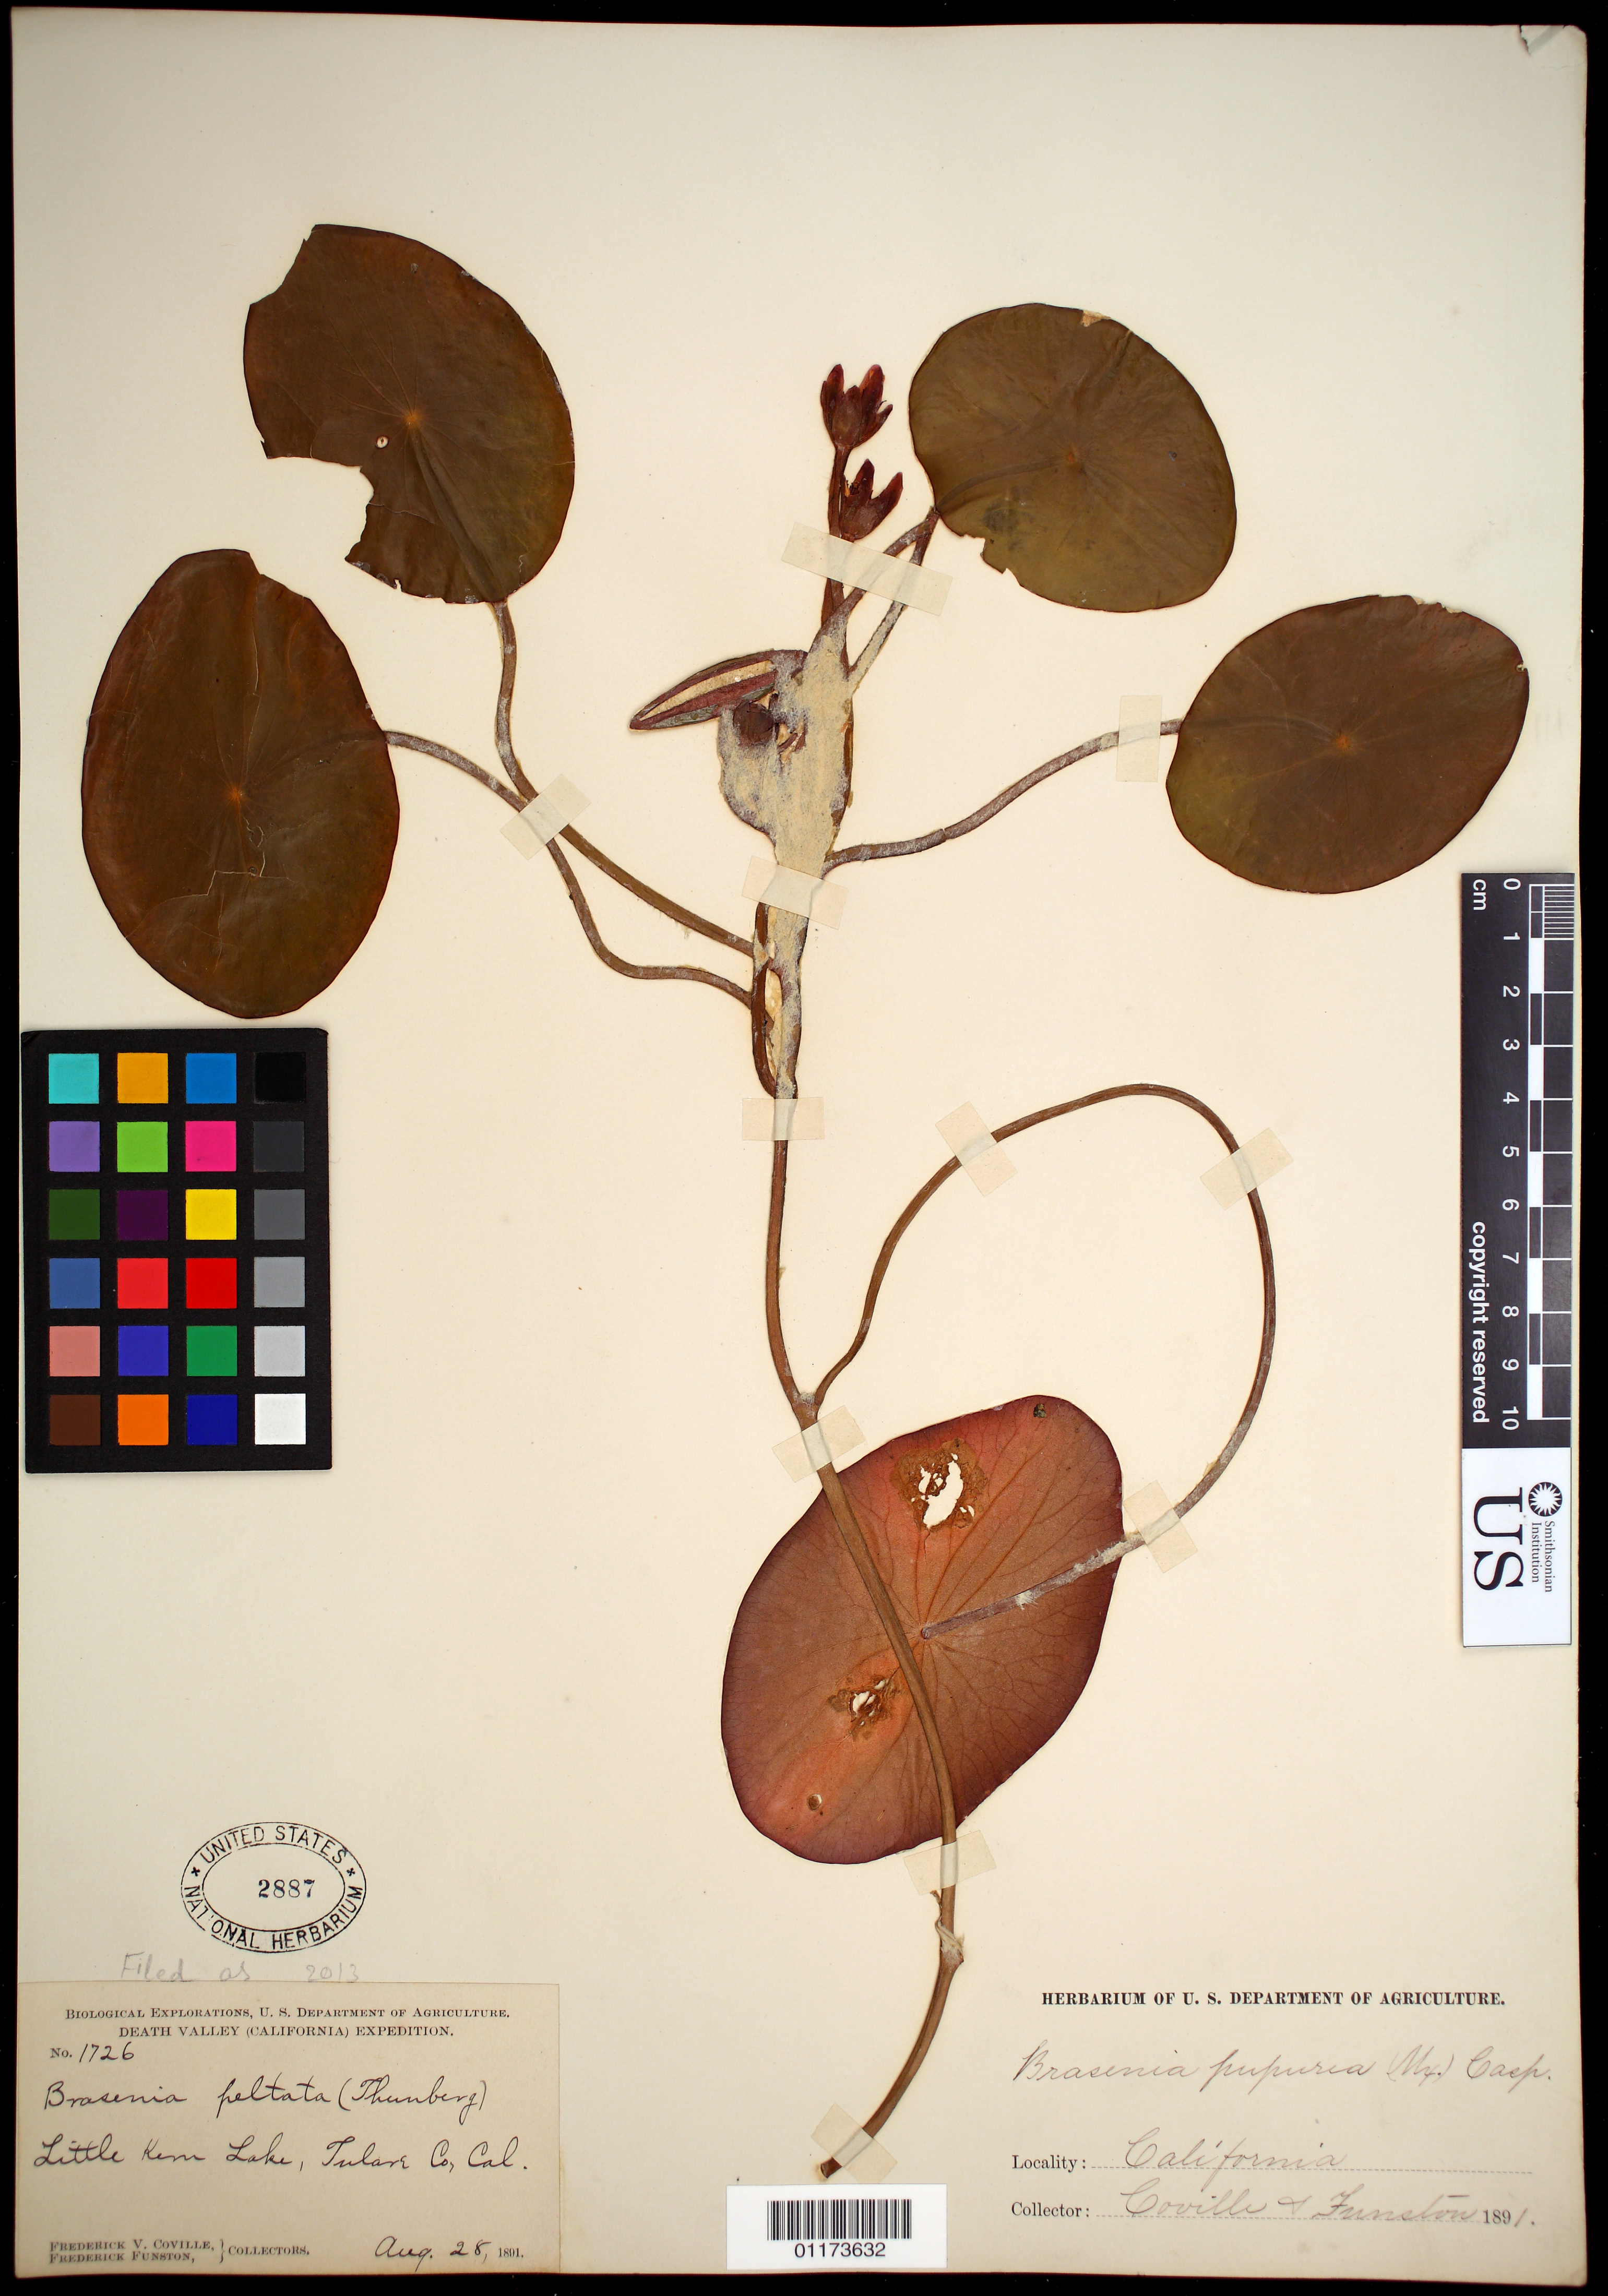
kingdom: Plantae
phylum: Tracheophyta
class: Magnoliopsida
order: Nymphaeales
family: Cabombaceae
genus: Brasenia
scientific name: Brasenia peltata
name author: Pursh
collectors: F. V. Coville & F. Funston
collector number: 1726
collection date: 1891-08-28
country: United States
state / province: California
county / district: Tulare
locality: Little Kern Lake.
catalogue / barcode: US 2887